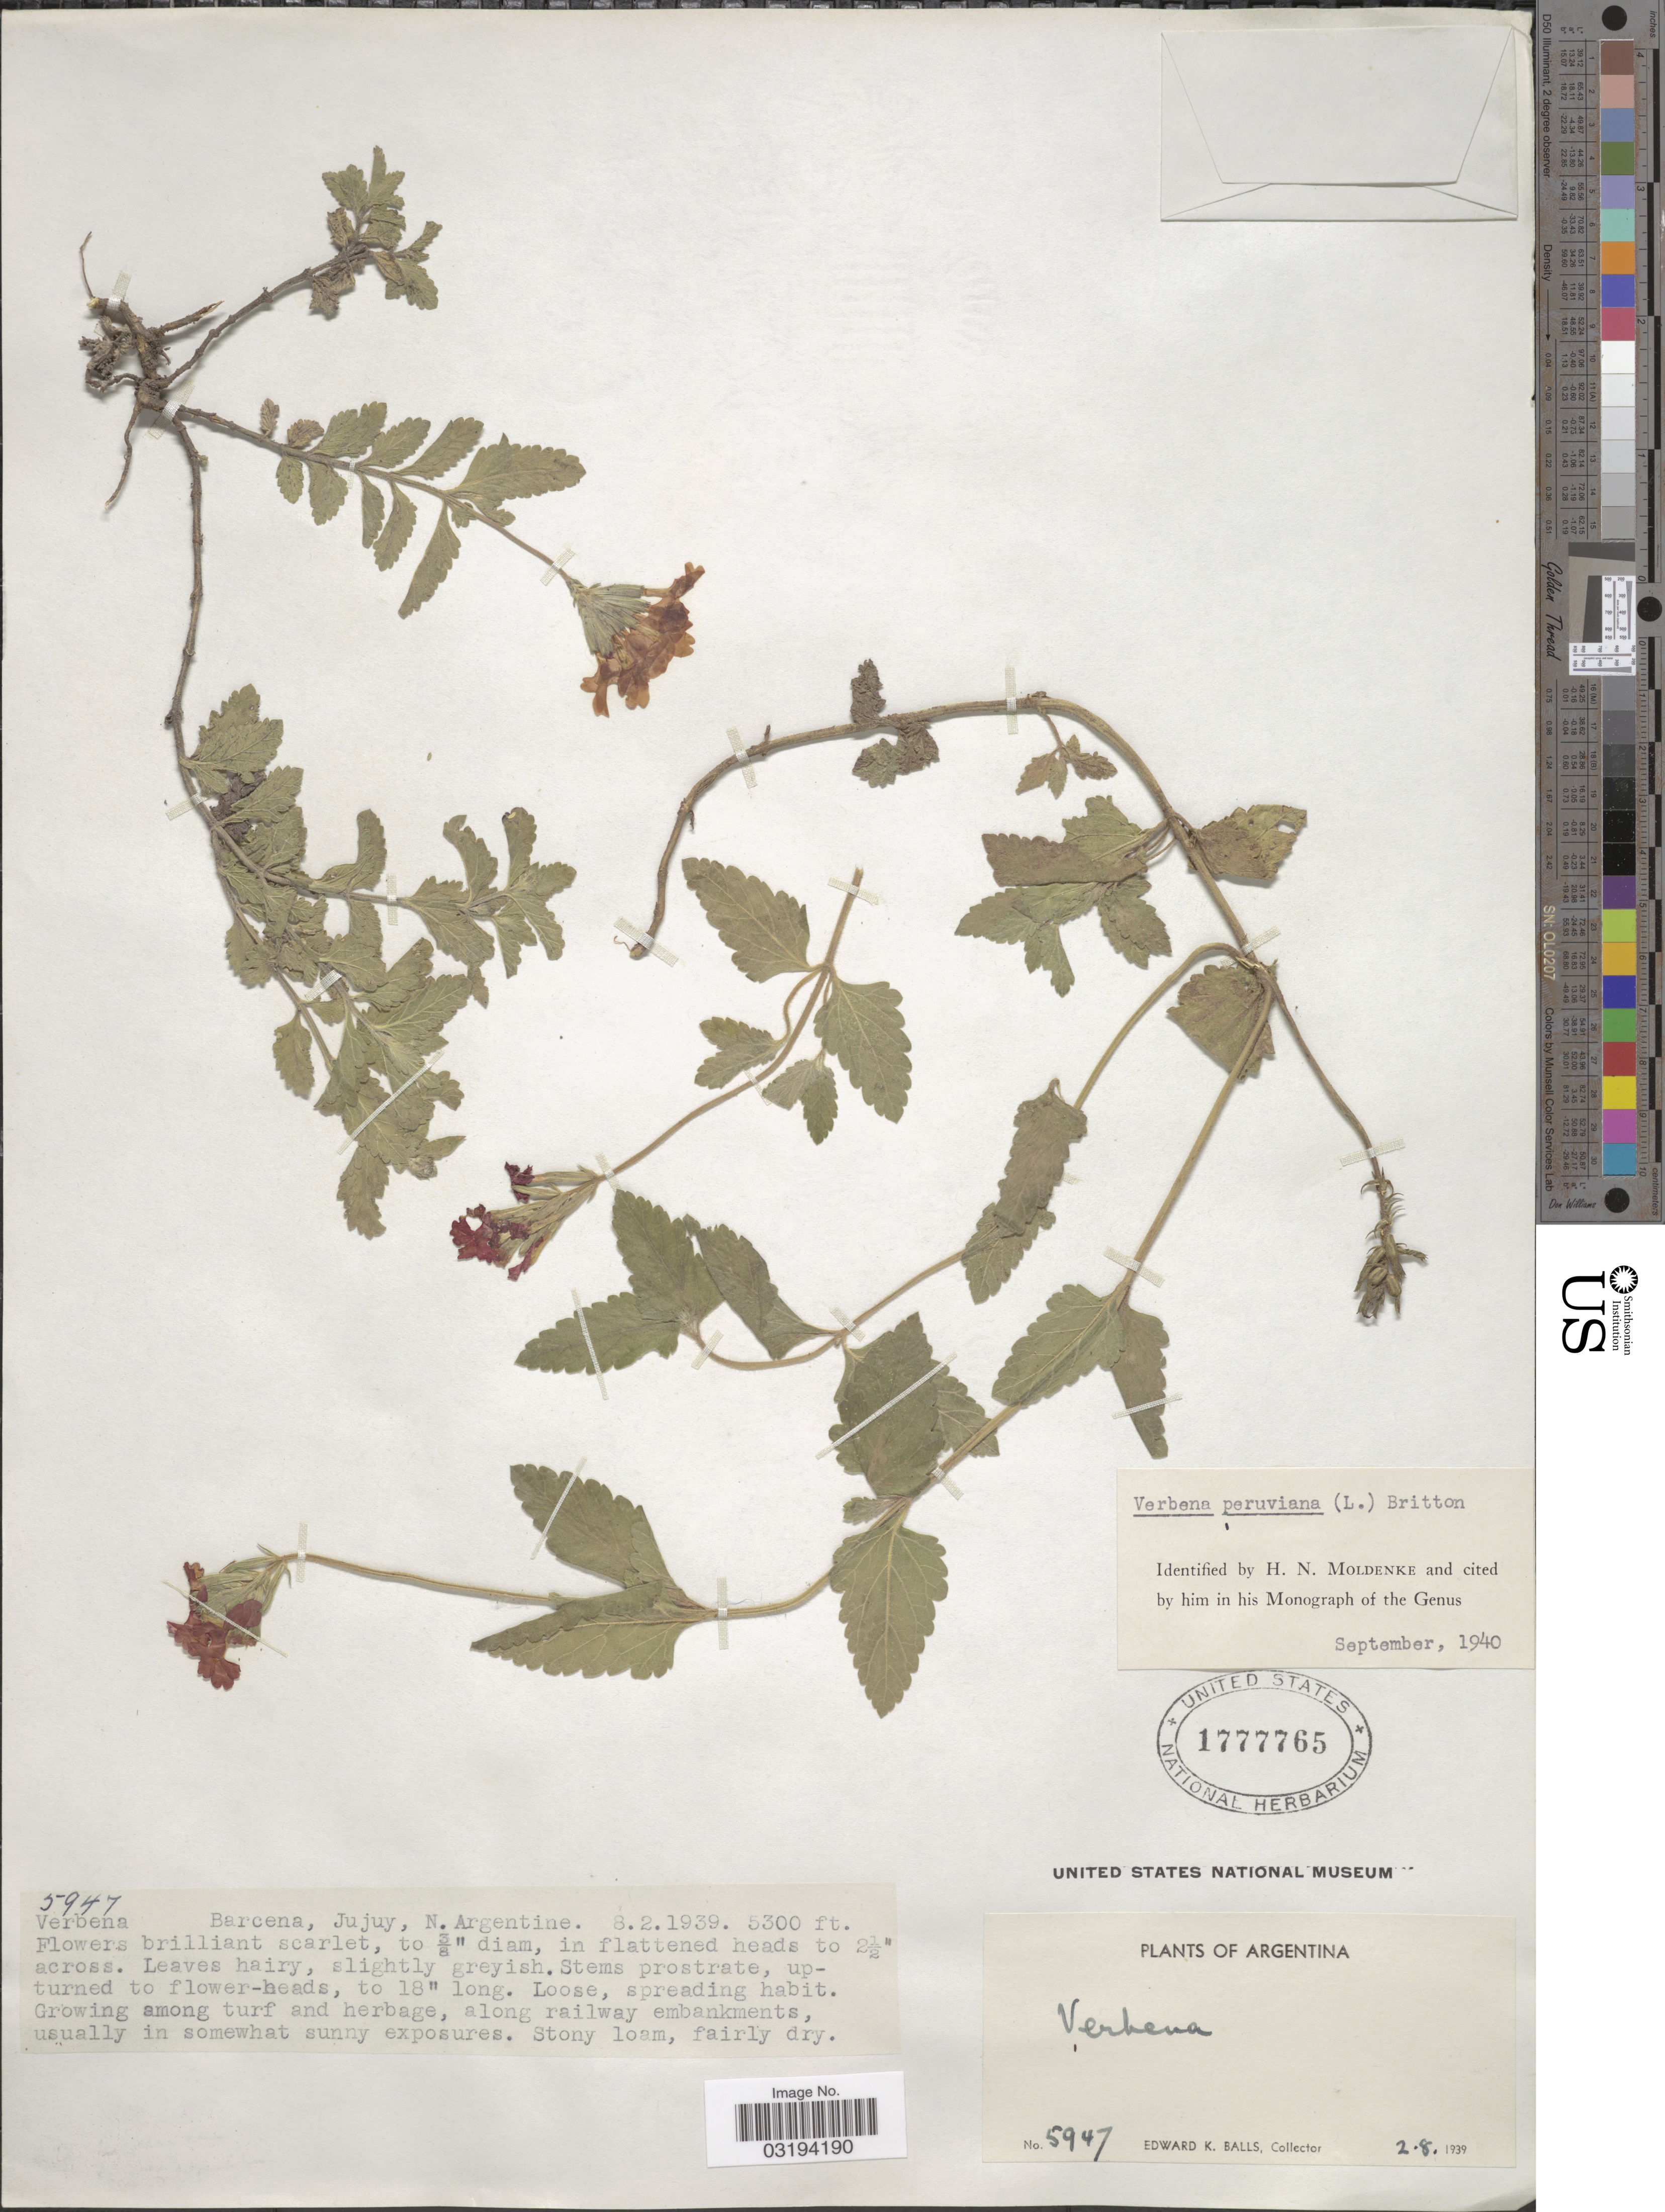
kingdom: Plantae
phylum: Tracheophyta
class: Magnoliopsida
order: Lamiales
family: Verbenaceae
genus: Verbena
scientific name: Verbena peruviana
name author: (L.) Britton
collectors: E. K. Balls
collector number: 5947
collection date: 1939-02-08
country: Argentina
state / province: Jujuy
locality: Barcena, N. Argentine.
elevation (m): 1615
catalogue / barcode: US 1777765